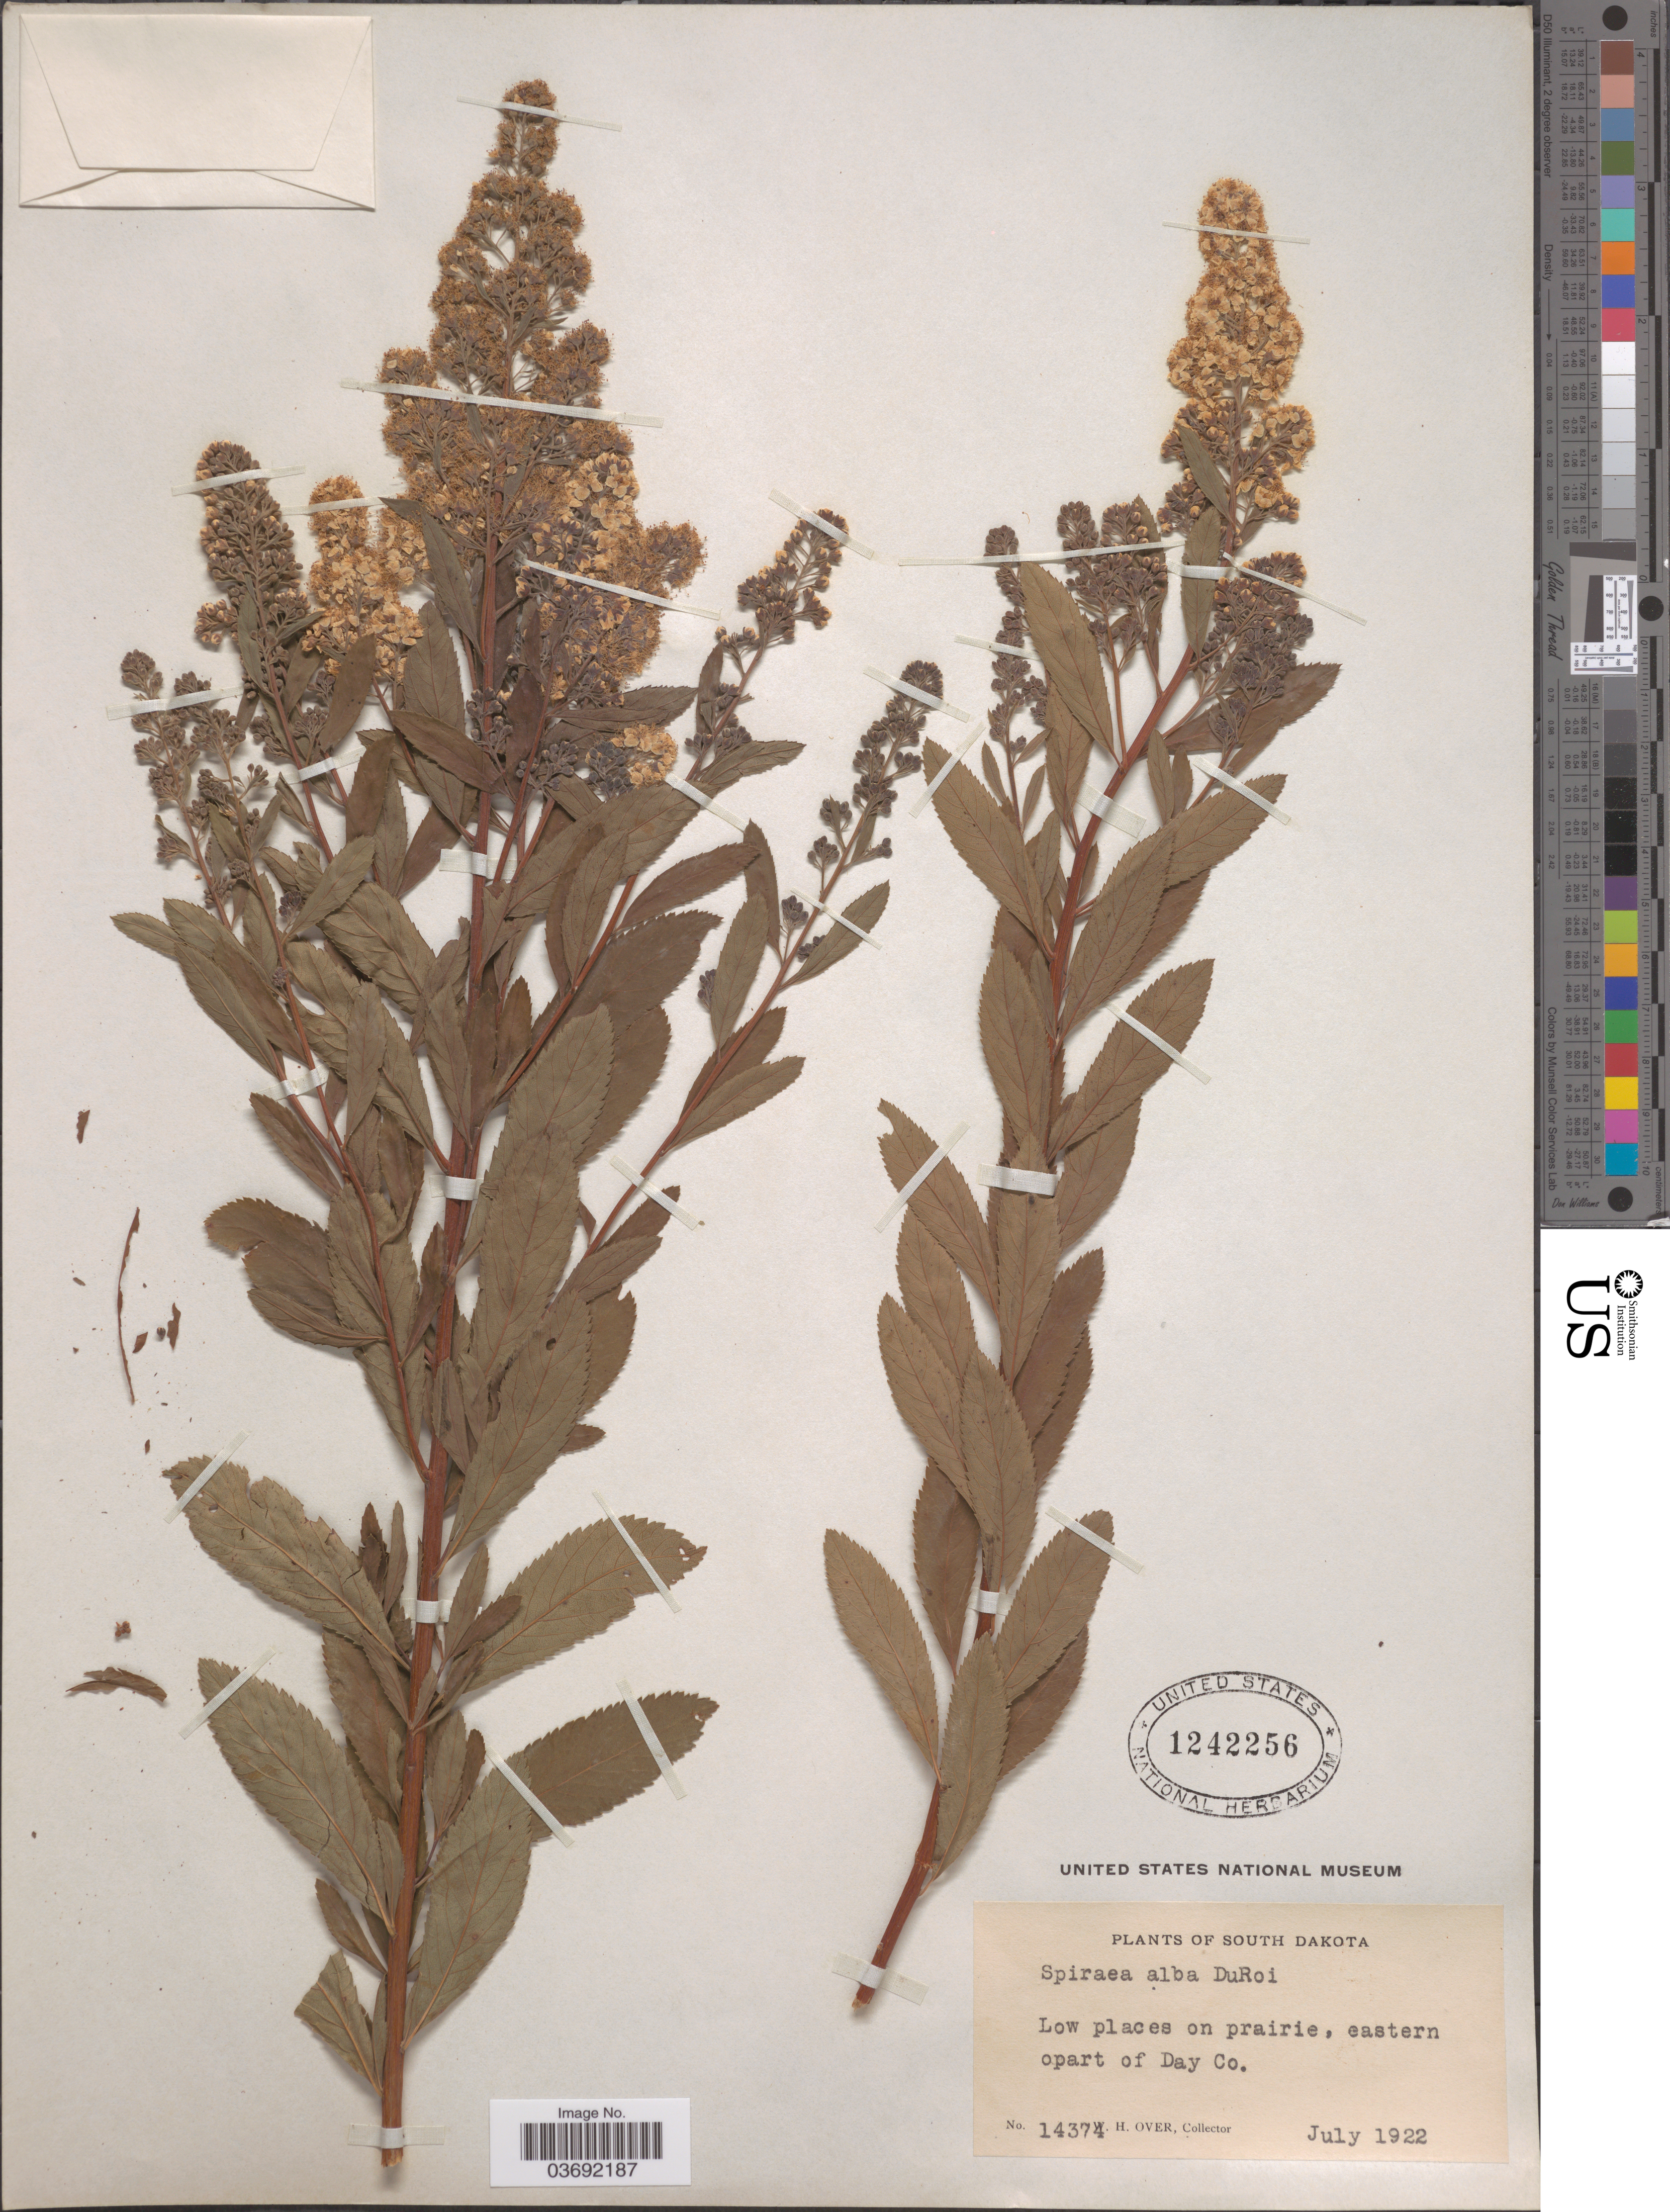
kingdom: Plantae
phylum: Tracheophyta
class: Magnoliopsida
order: Rosales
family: Rosaceae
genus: Spiraea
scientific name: Spiraea alba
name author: Du Roi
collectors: W. Over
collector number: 14374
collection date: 1922-07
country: United States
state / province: South Dakota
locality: Eastern opart of Day Co.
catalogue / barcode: US 1242256